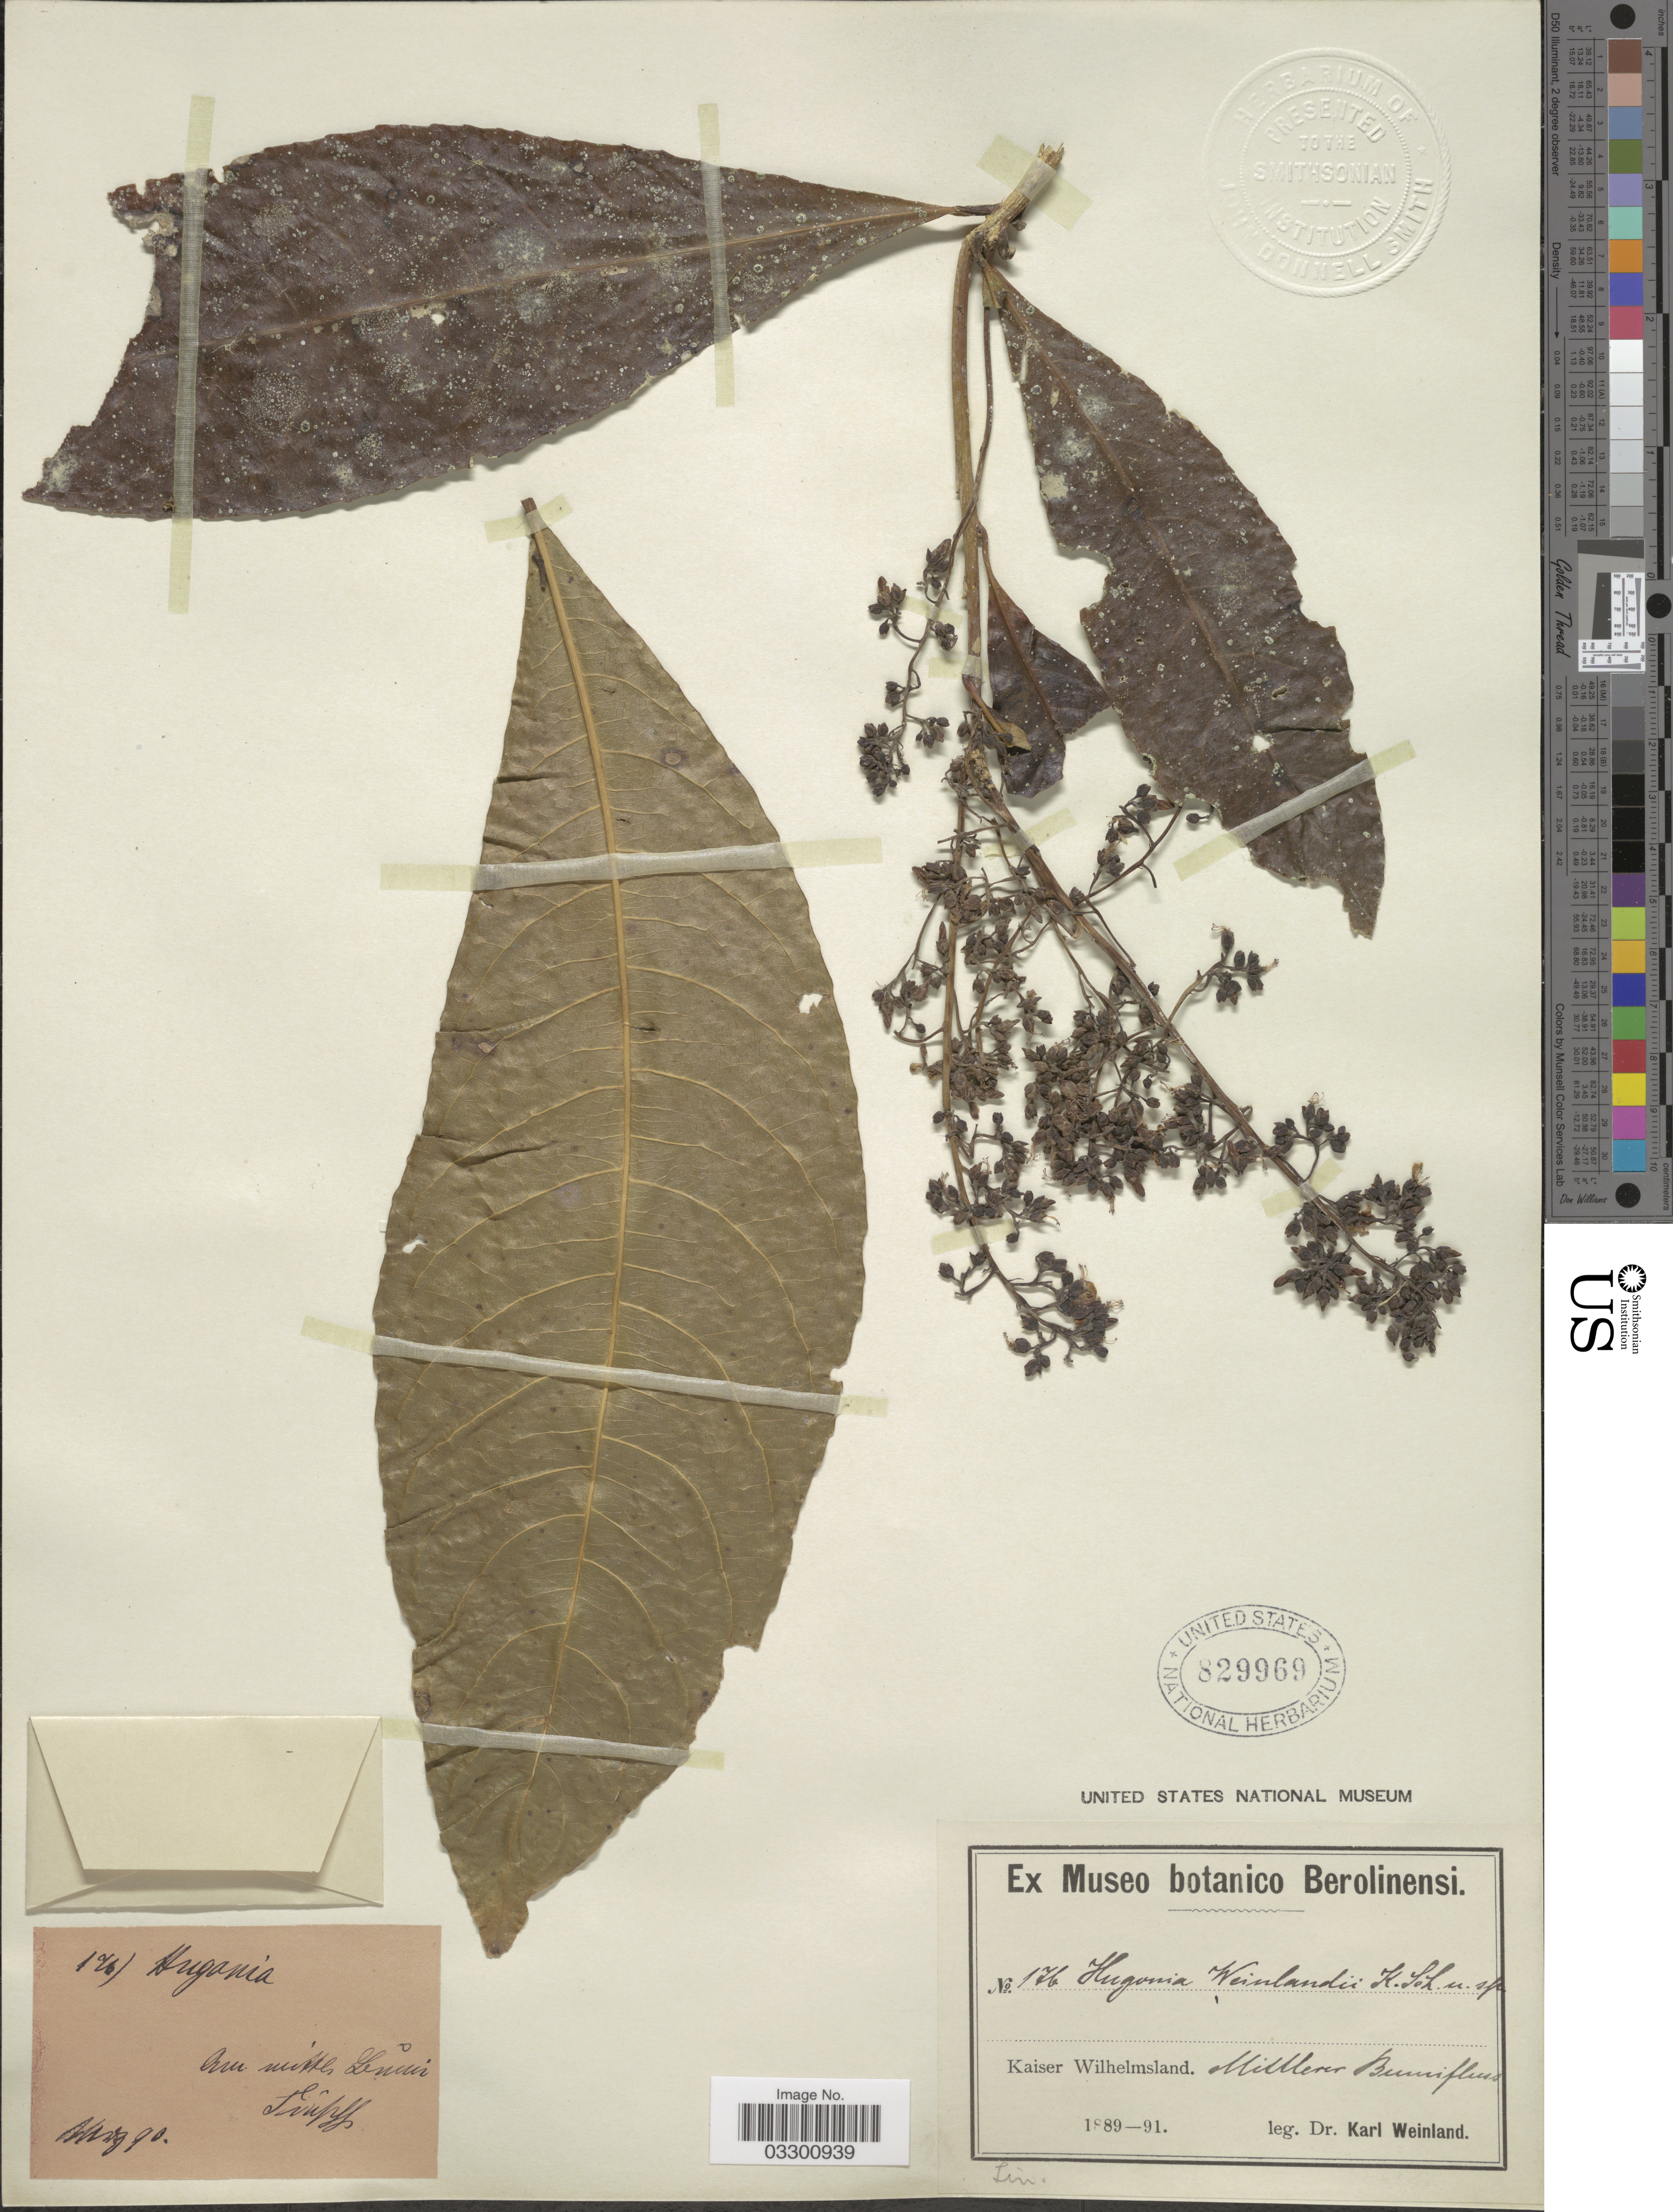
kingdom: Plantae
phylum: Tracheophyta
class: Magnoliopsida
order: Malpighiales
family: Linaceae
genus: Durandea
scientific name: Durandea sp.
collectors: K. Weinland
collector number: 17b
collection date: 1890-03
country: Papua New Guinea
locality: Kaiser Wilhelmsland. Millerer Buiflur [interpreted].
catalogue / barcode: US 829969